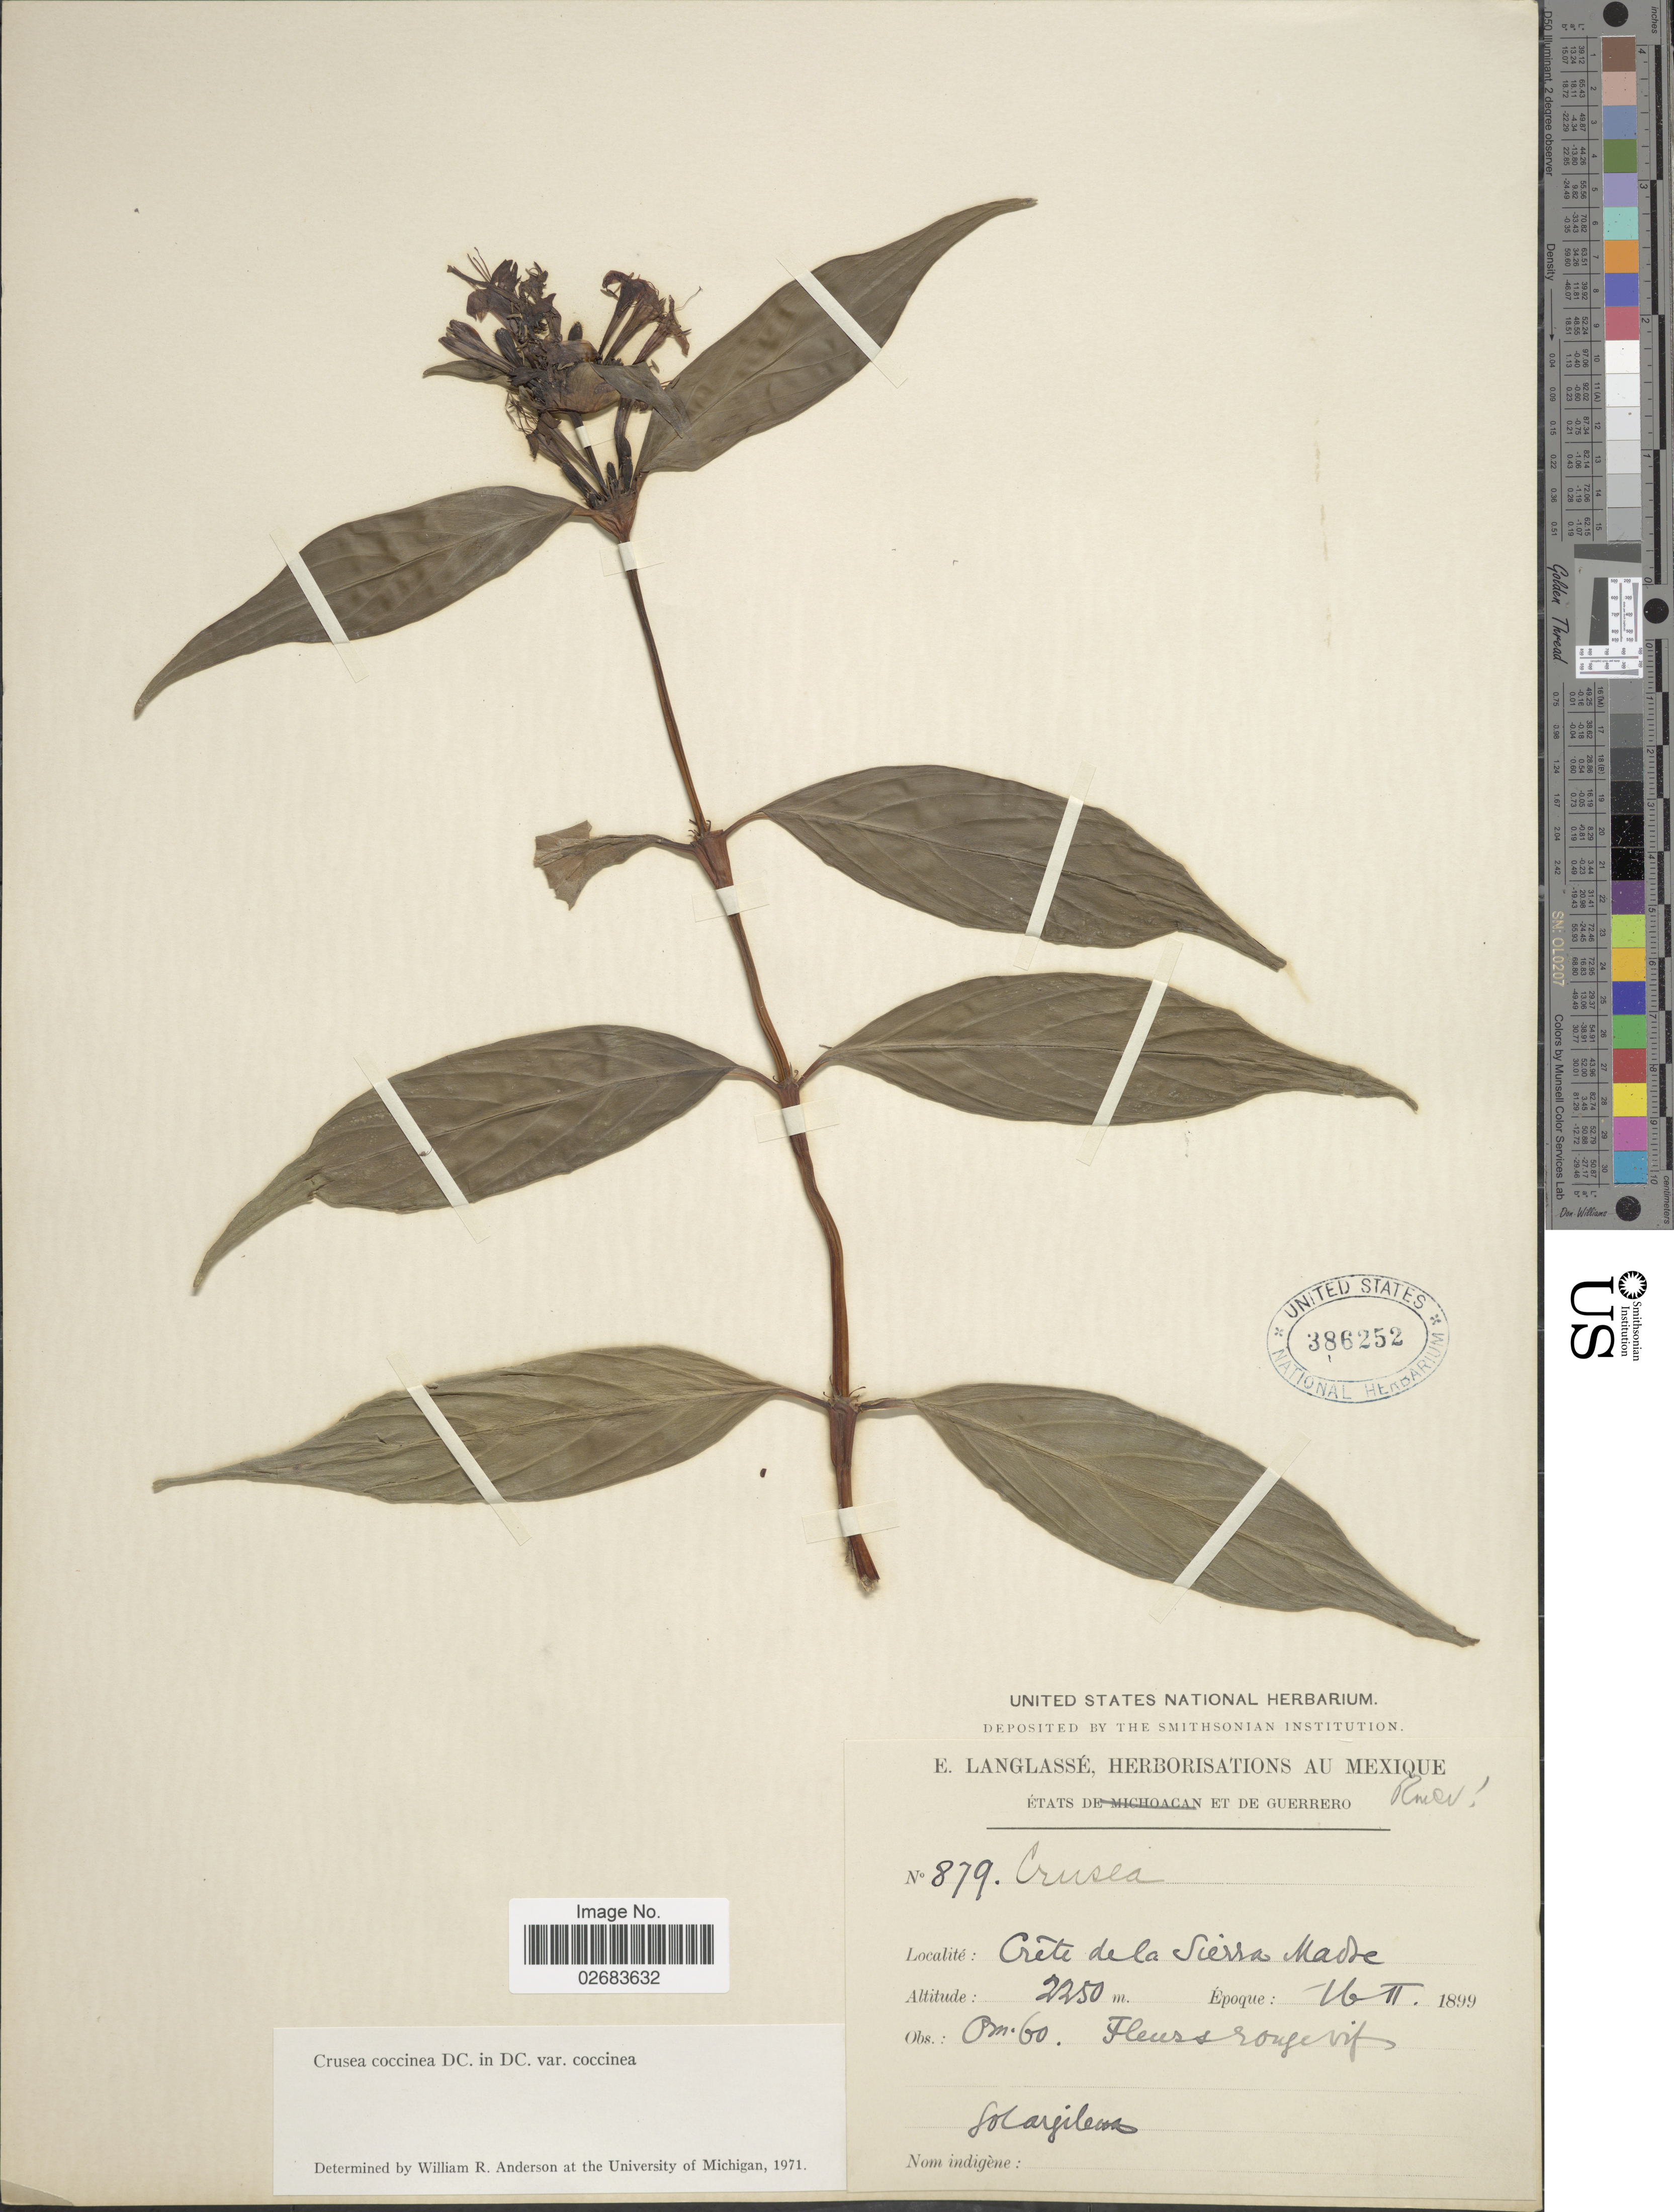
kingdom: Plantae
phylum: Tracheophyta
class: Magnoliopsida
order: Gentianales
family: Rubiaceae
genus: Crusea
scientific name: Crusea coccinea var. coccinea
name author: DC.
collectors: E. Langlassé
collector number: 879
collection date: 1899-02-16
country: Mexico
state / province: Guerrero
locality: Crete de la Sierra Madre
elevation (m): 2250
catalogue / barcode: US 386252